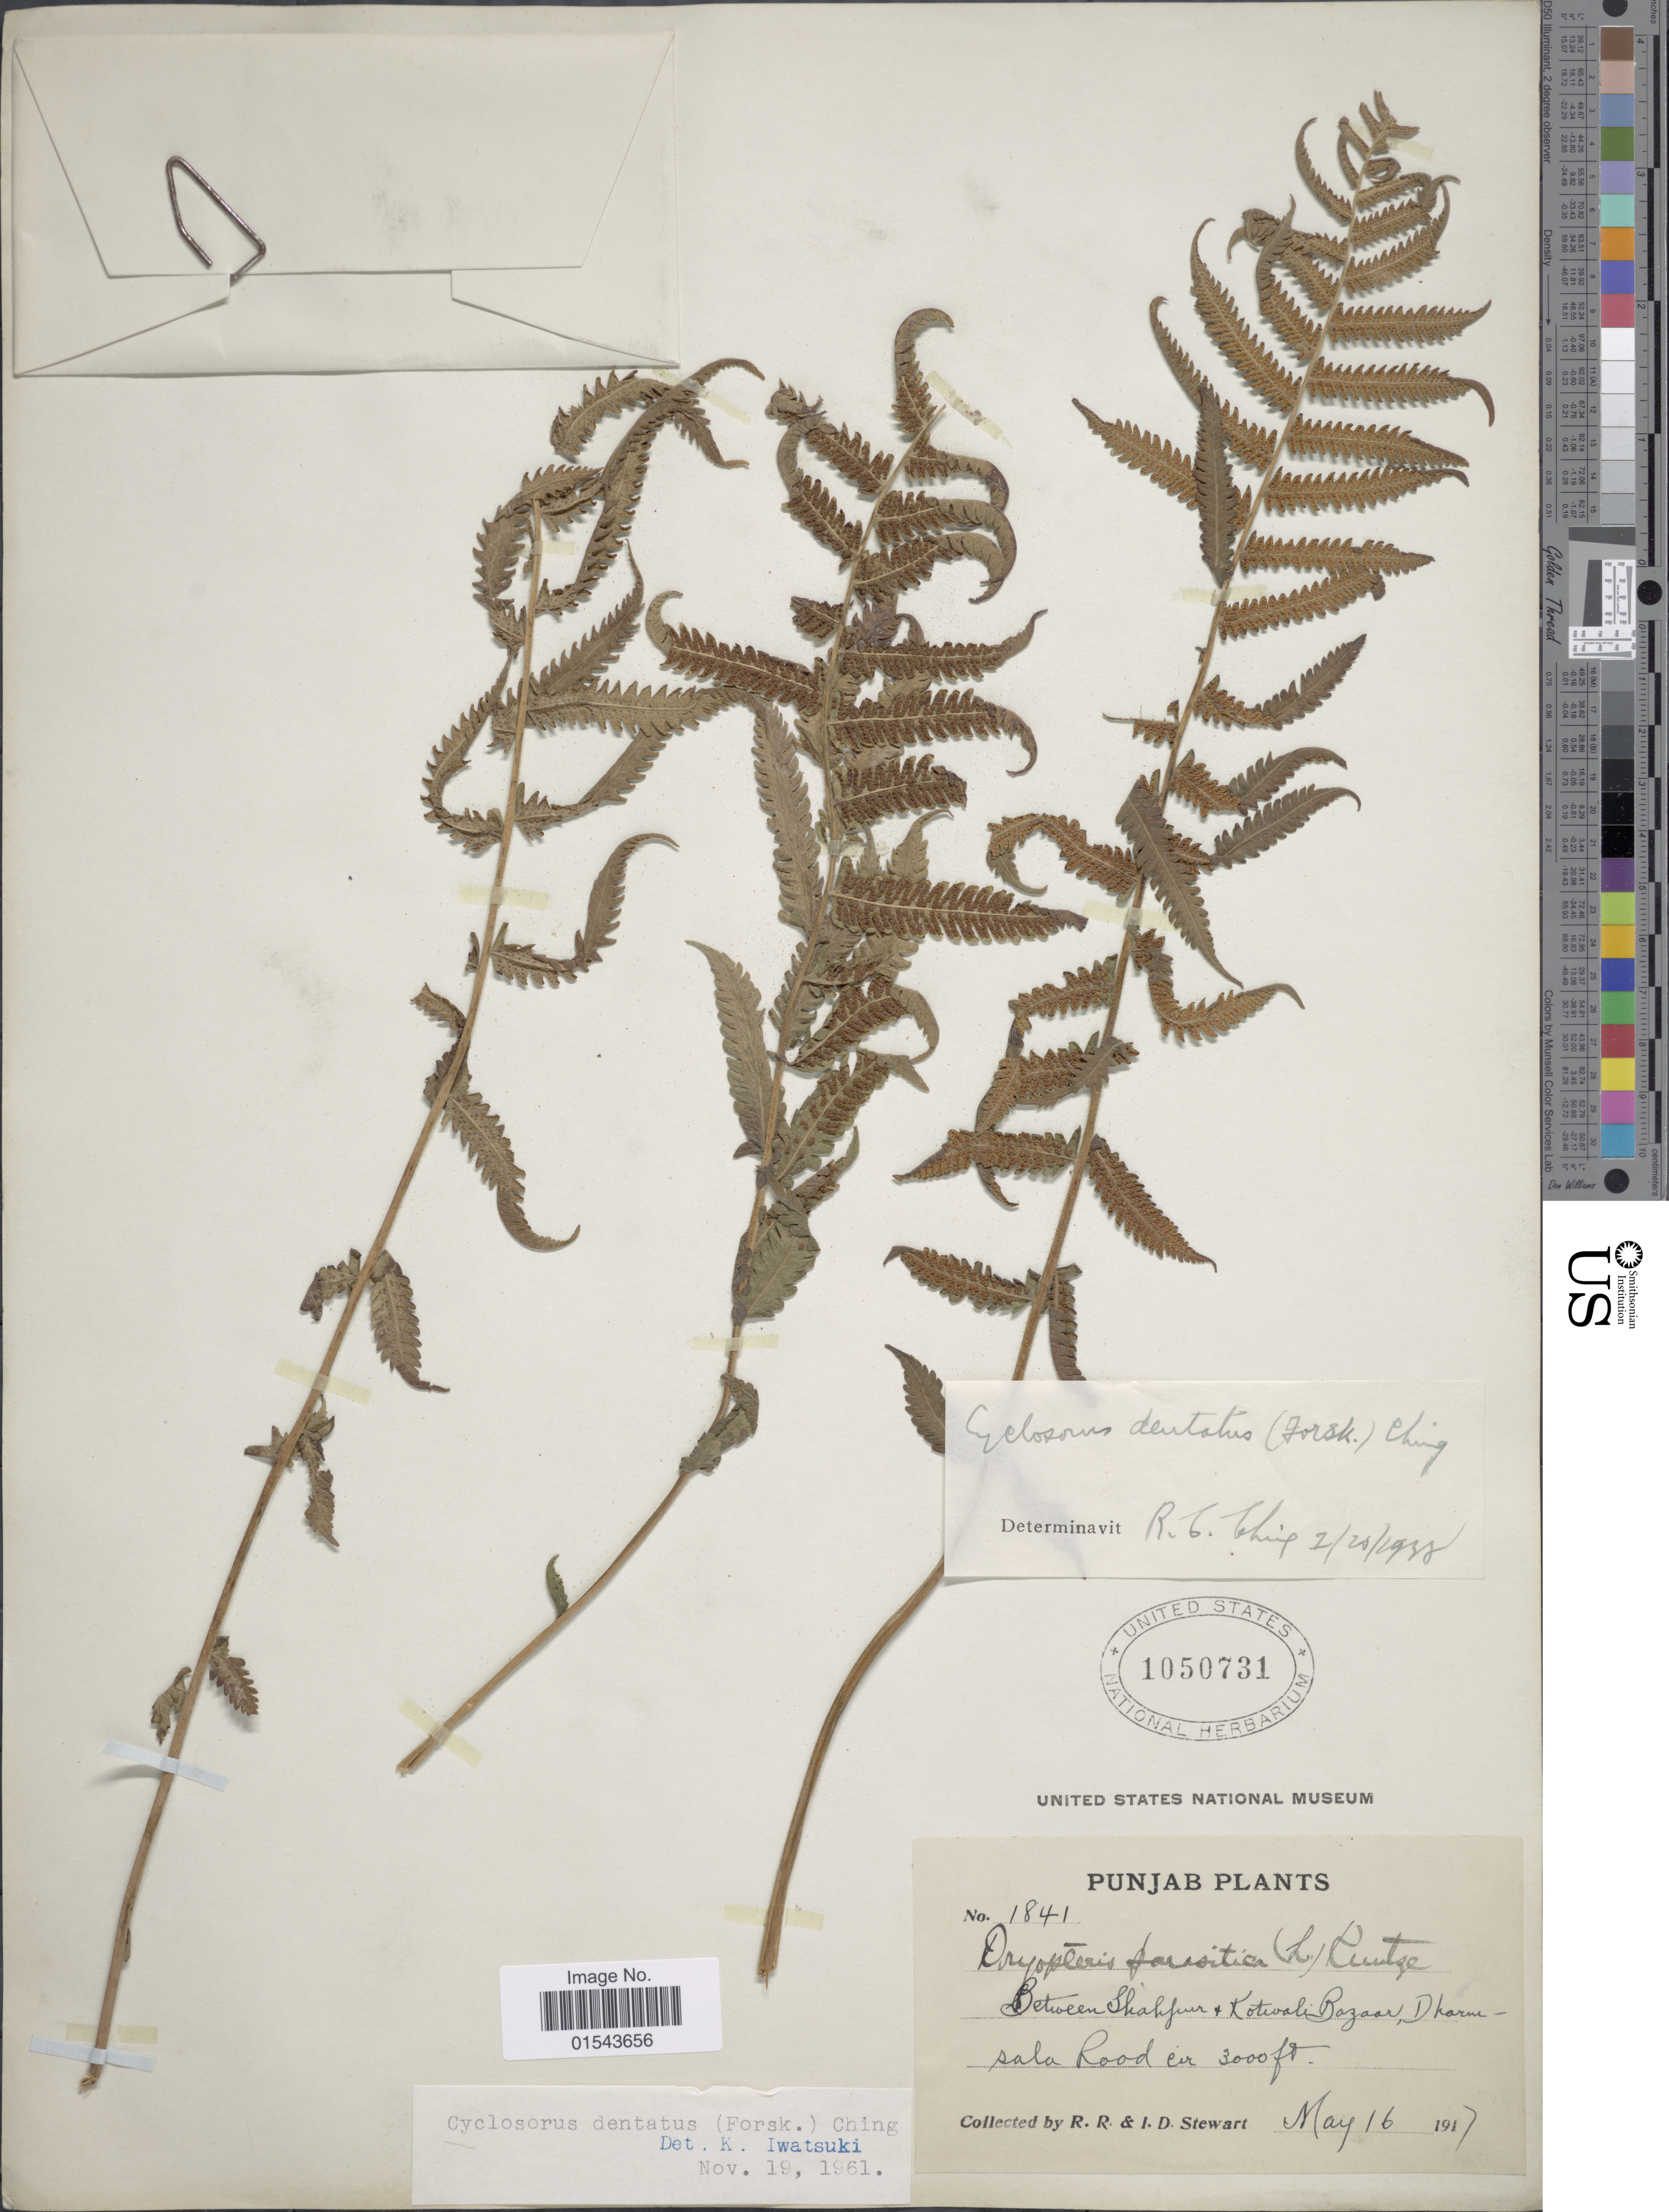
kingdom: Plantae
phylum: Tracheophyta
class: Polypodiopsida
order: Polypodiales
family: Thelypteridaceae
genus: Christella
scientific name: Christella dentata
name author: (Forssk.) Brownsey & Jermy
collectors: R. R. Stewart & I. Stewart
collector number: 1841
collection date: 1917-05-16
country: India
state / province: Punjab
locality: Between Shakfur + Kotivalibazaar Dharmusala Road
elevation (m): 914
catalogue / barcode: US 1050731